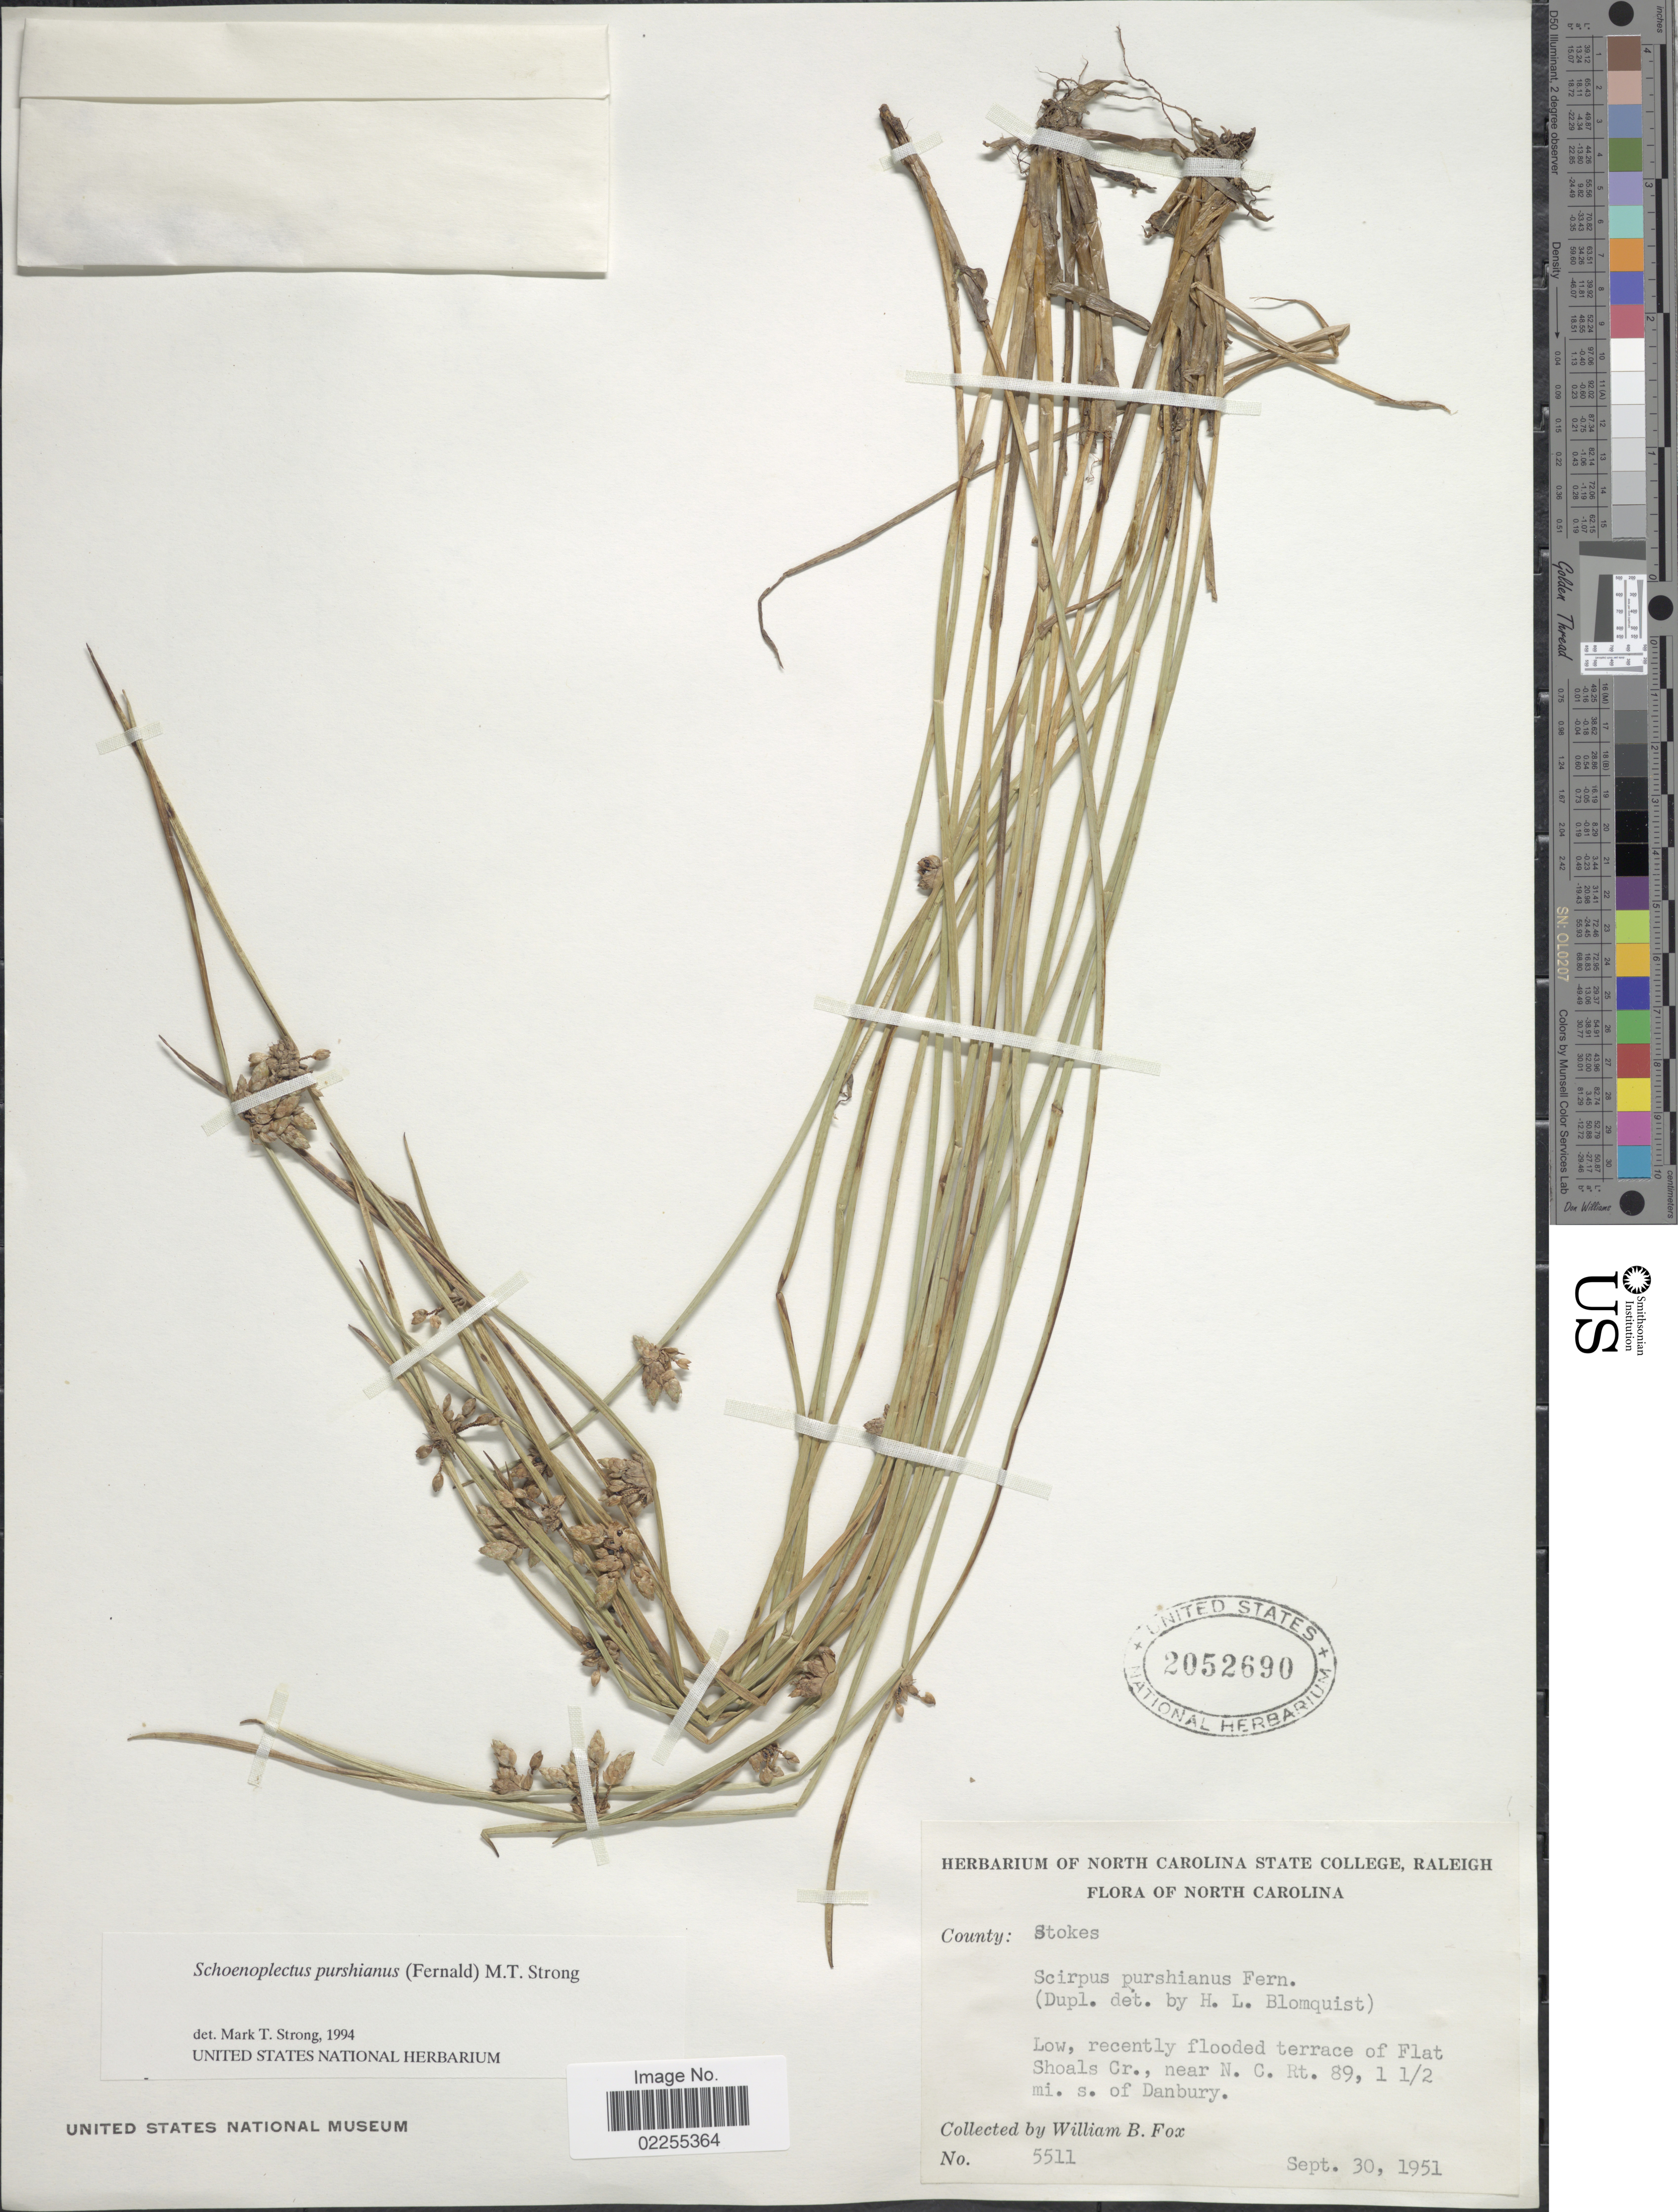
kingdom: Plantae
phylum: Tracheophyta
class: Liliopsida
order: Poales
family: Cyperaceae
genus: Schoenoplectus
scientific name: Schoenoplectus purshianus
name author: (Fernald) M.T. Strong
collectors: W. B. Fox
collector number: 5511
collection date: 1951-09-30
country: United States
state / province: North Carolina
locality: County: Stokes, low, recently flooded terrace of Flat Shoals Cr., near N. C. Rt. 89, 1 1/2 mi. s. of Danbury.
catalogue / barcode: US 2052690